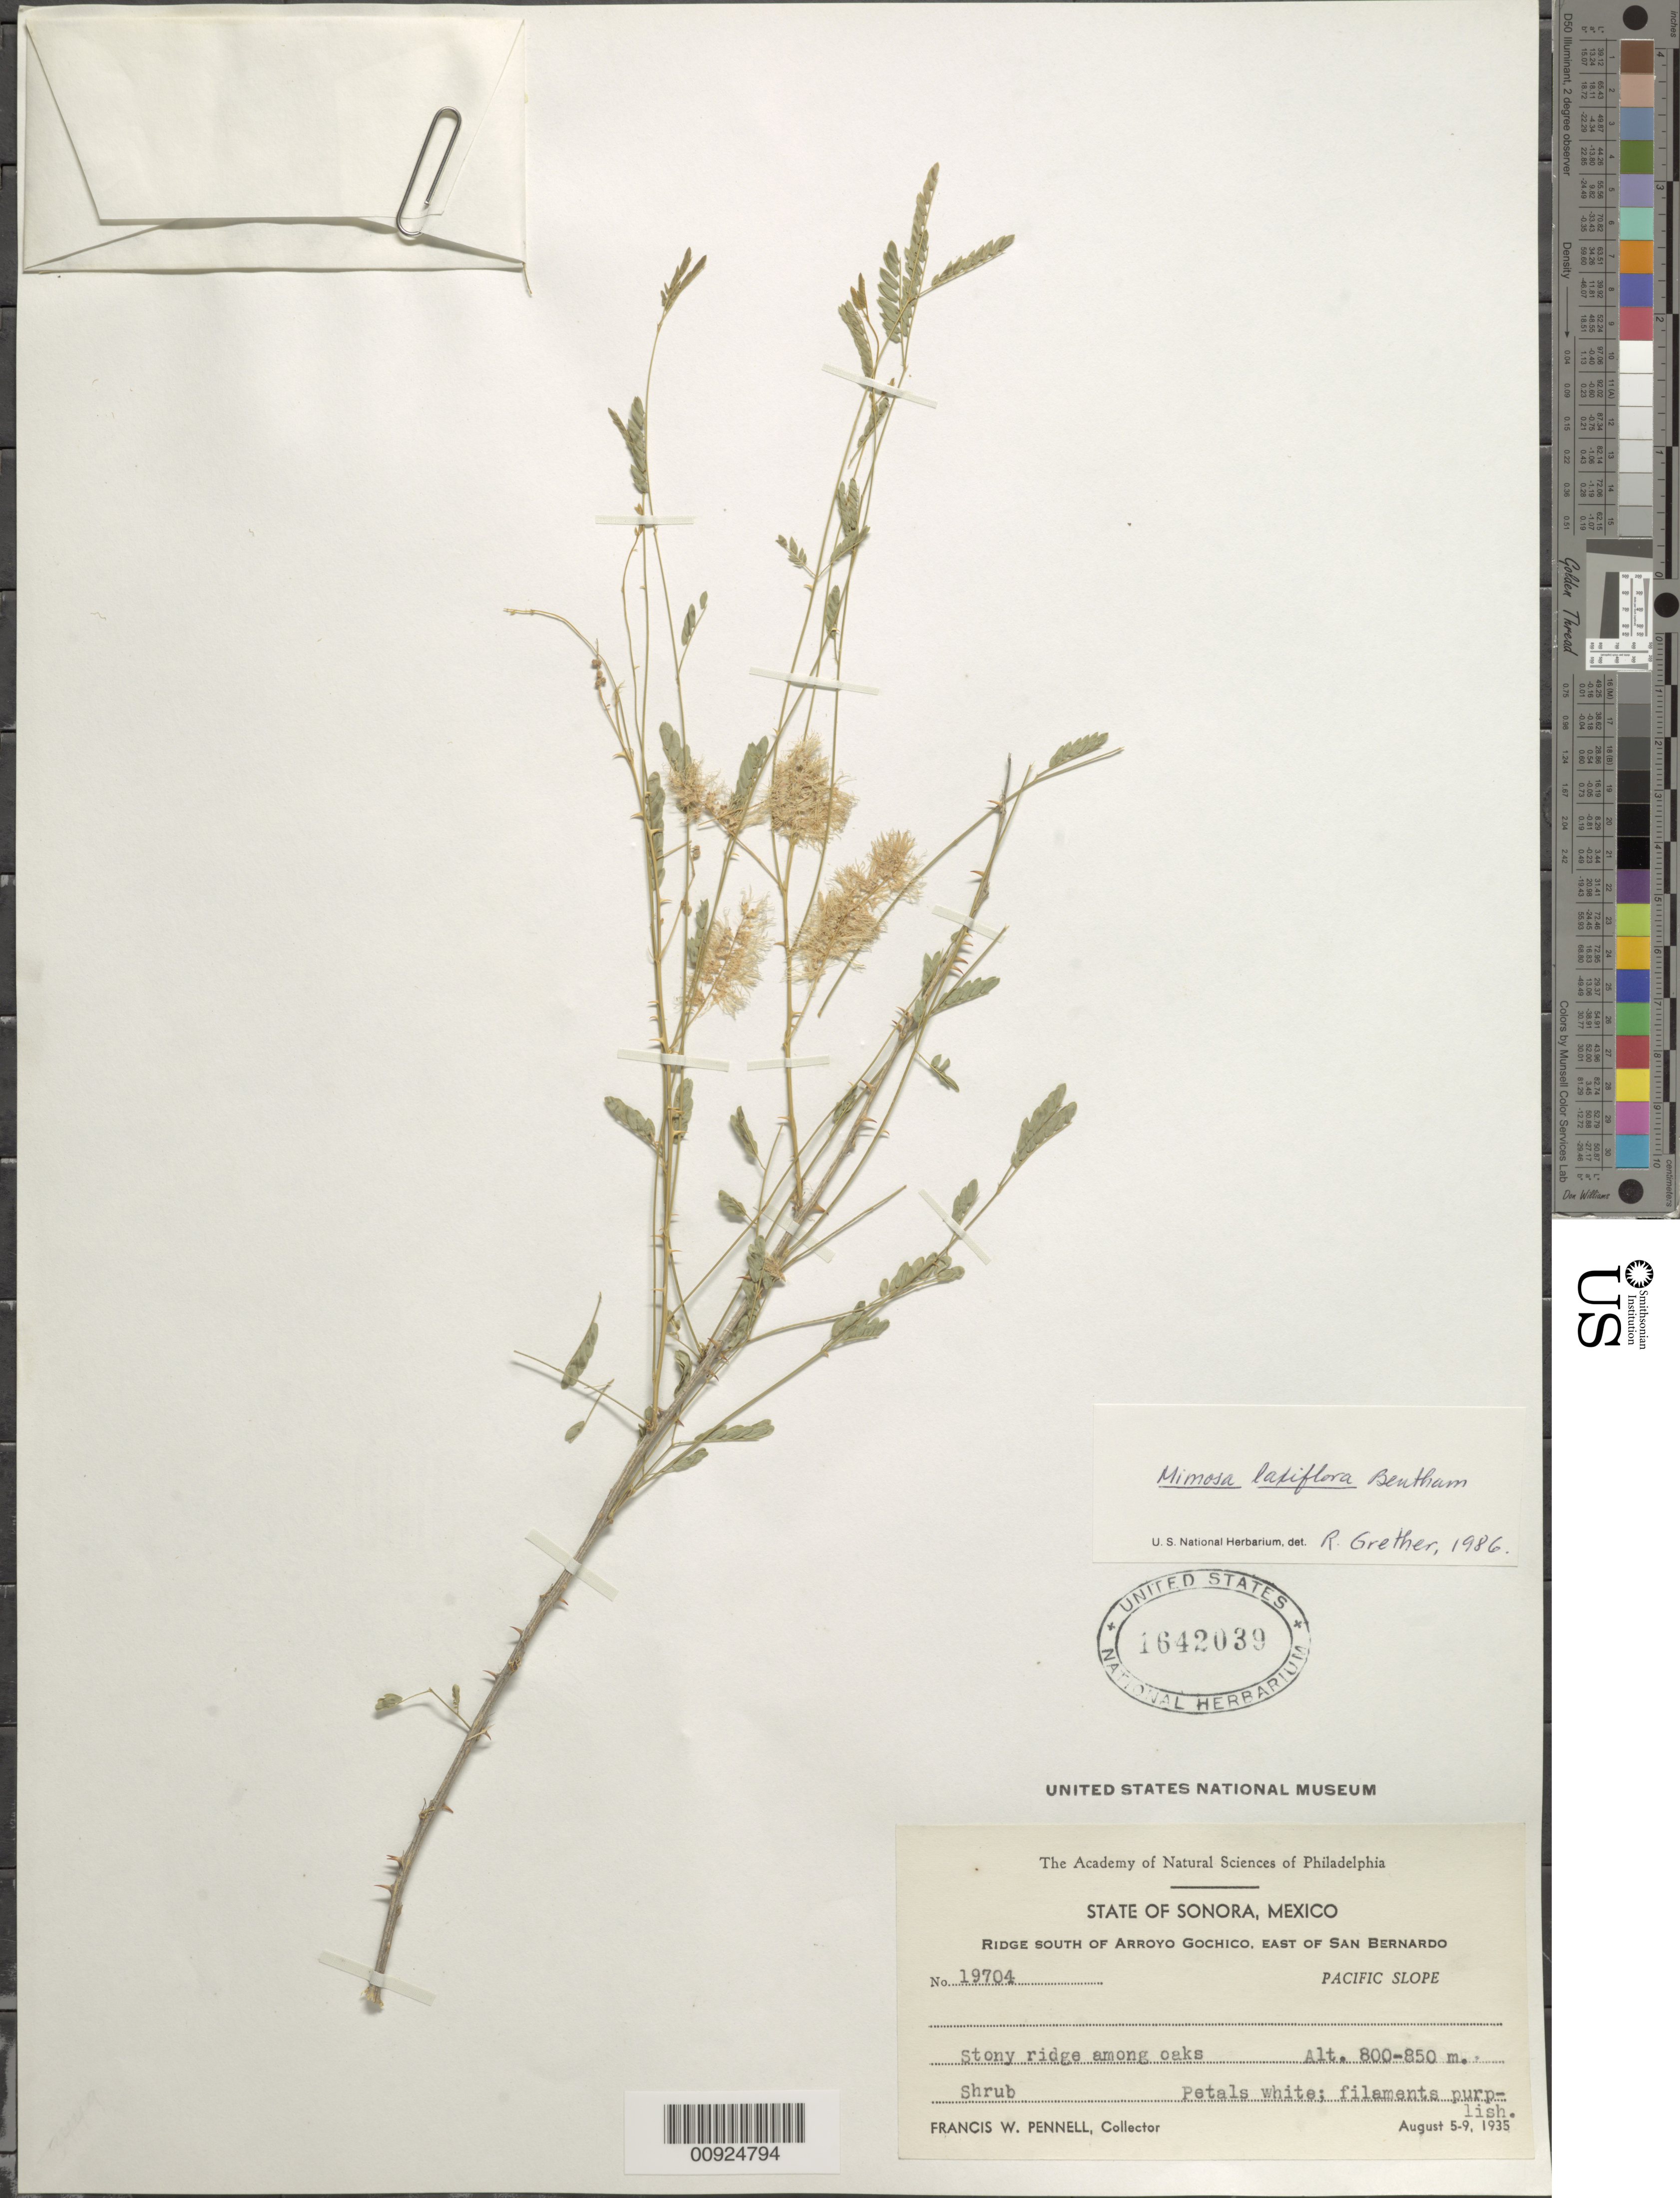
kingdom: Plantae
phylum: Tracheophyta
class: Magnoliopsida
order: Fabales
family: Fabaceae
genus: Mimosa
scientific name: Mimosa laxiflora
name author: Benth.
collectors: F. W. Pennell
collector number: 19704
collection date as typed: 05 Aug 1935 to 09 Aug 1935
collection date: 1935-08-05/1935-08-09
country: Mexico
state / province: Sonora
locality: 6-8 Ridge south of Arroyo Gochico, east of San Bernardo. State of Sonora. Pacific Slope.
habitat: Stony ridge among oaks.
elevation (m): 850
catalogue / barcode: US 1642039